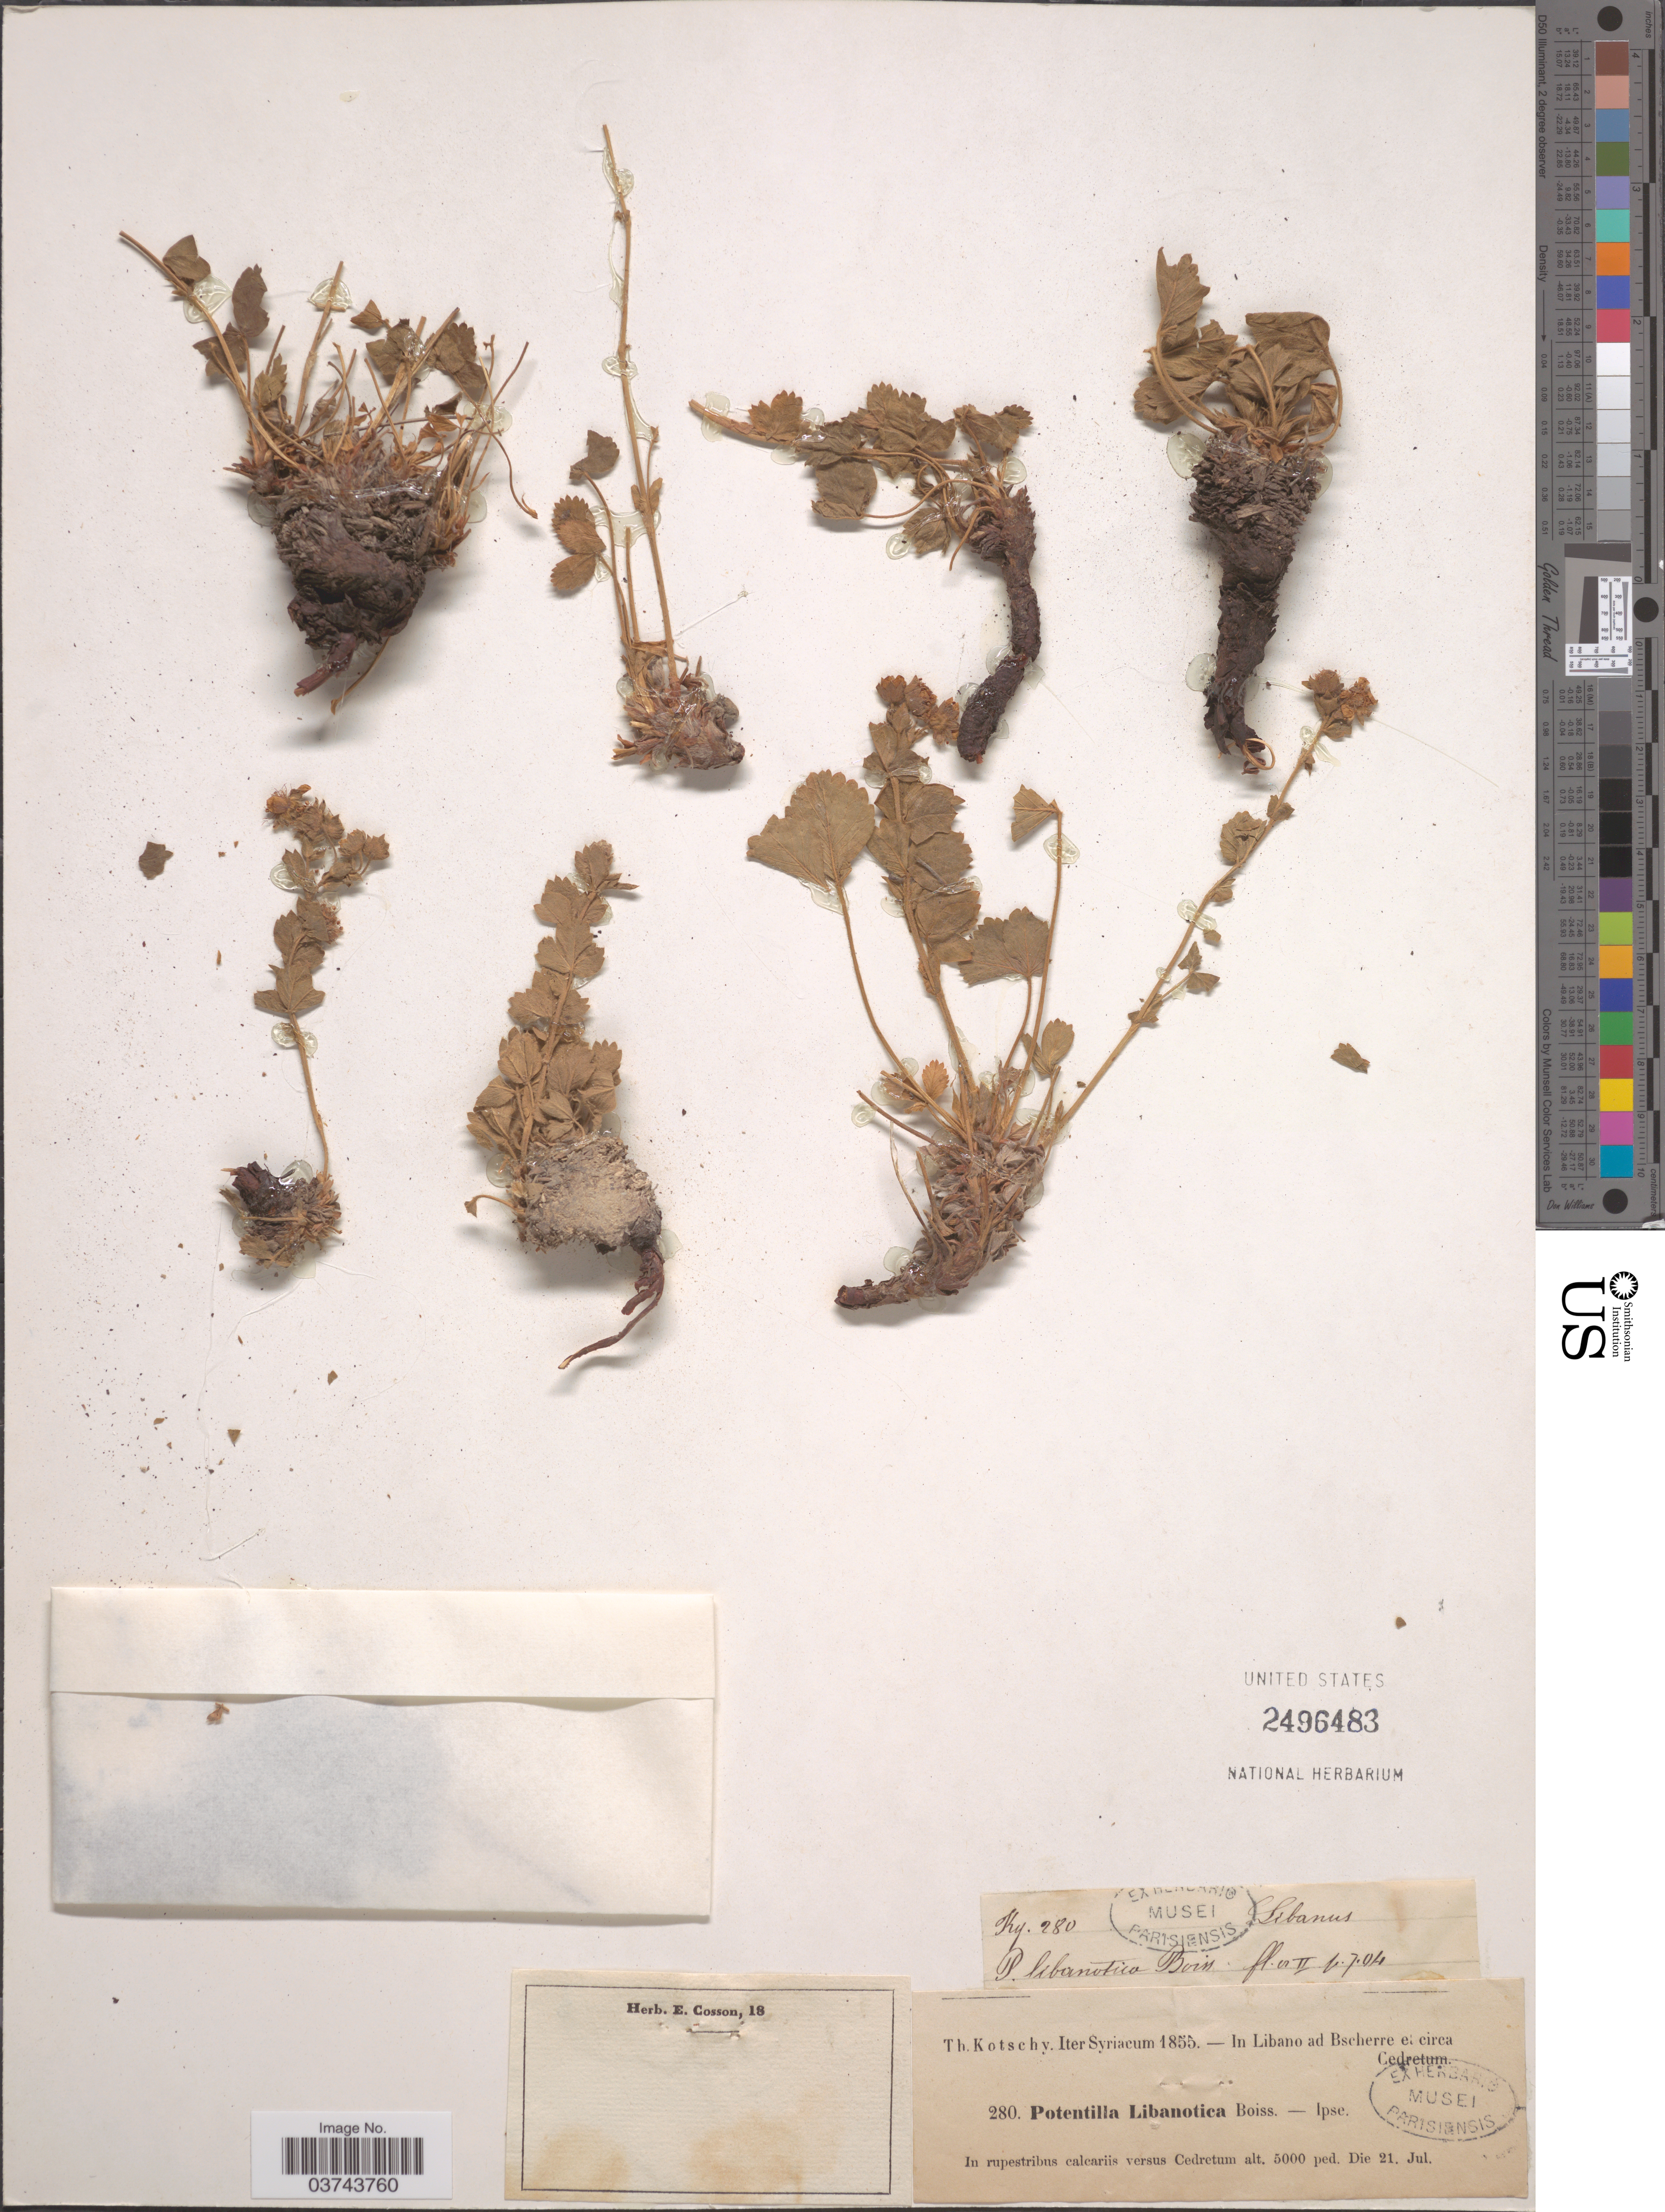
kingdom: Plantae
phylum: Tracheophyta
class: Magnoliopsida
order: Rosales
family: Rosaceae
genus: Potentilla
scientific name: Potentilla libanotica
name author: Boiss. & Spruner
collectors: K. G. Kotschy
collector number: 280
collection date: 1855-07-21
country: Lebanon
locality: In Libano ad Bscherre et circa Cedretum. In rupestribus calcariis versus Cedretum.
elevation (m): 1524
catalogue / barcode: US 2496483